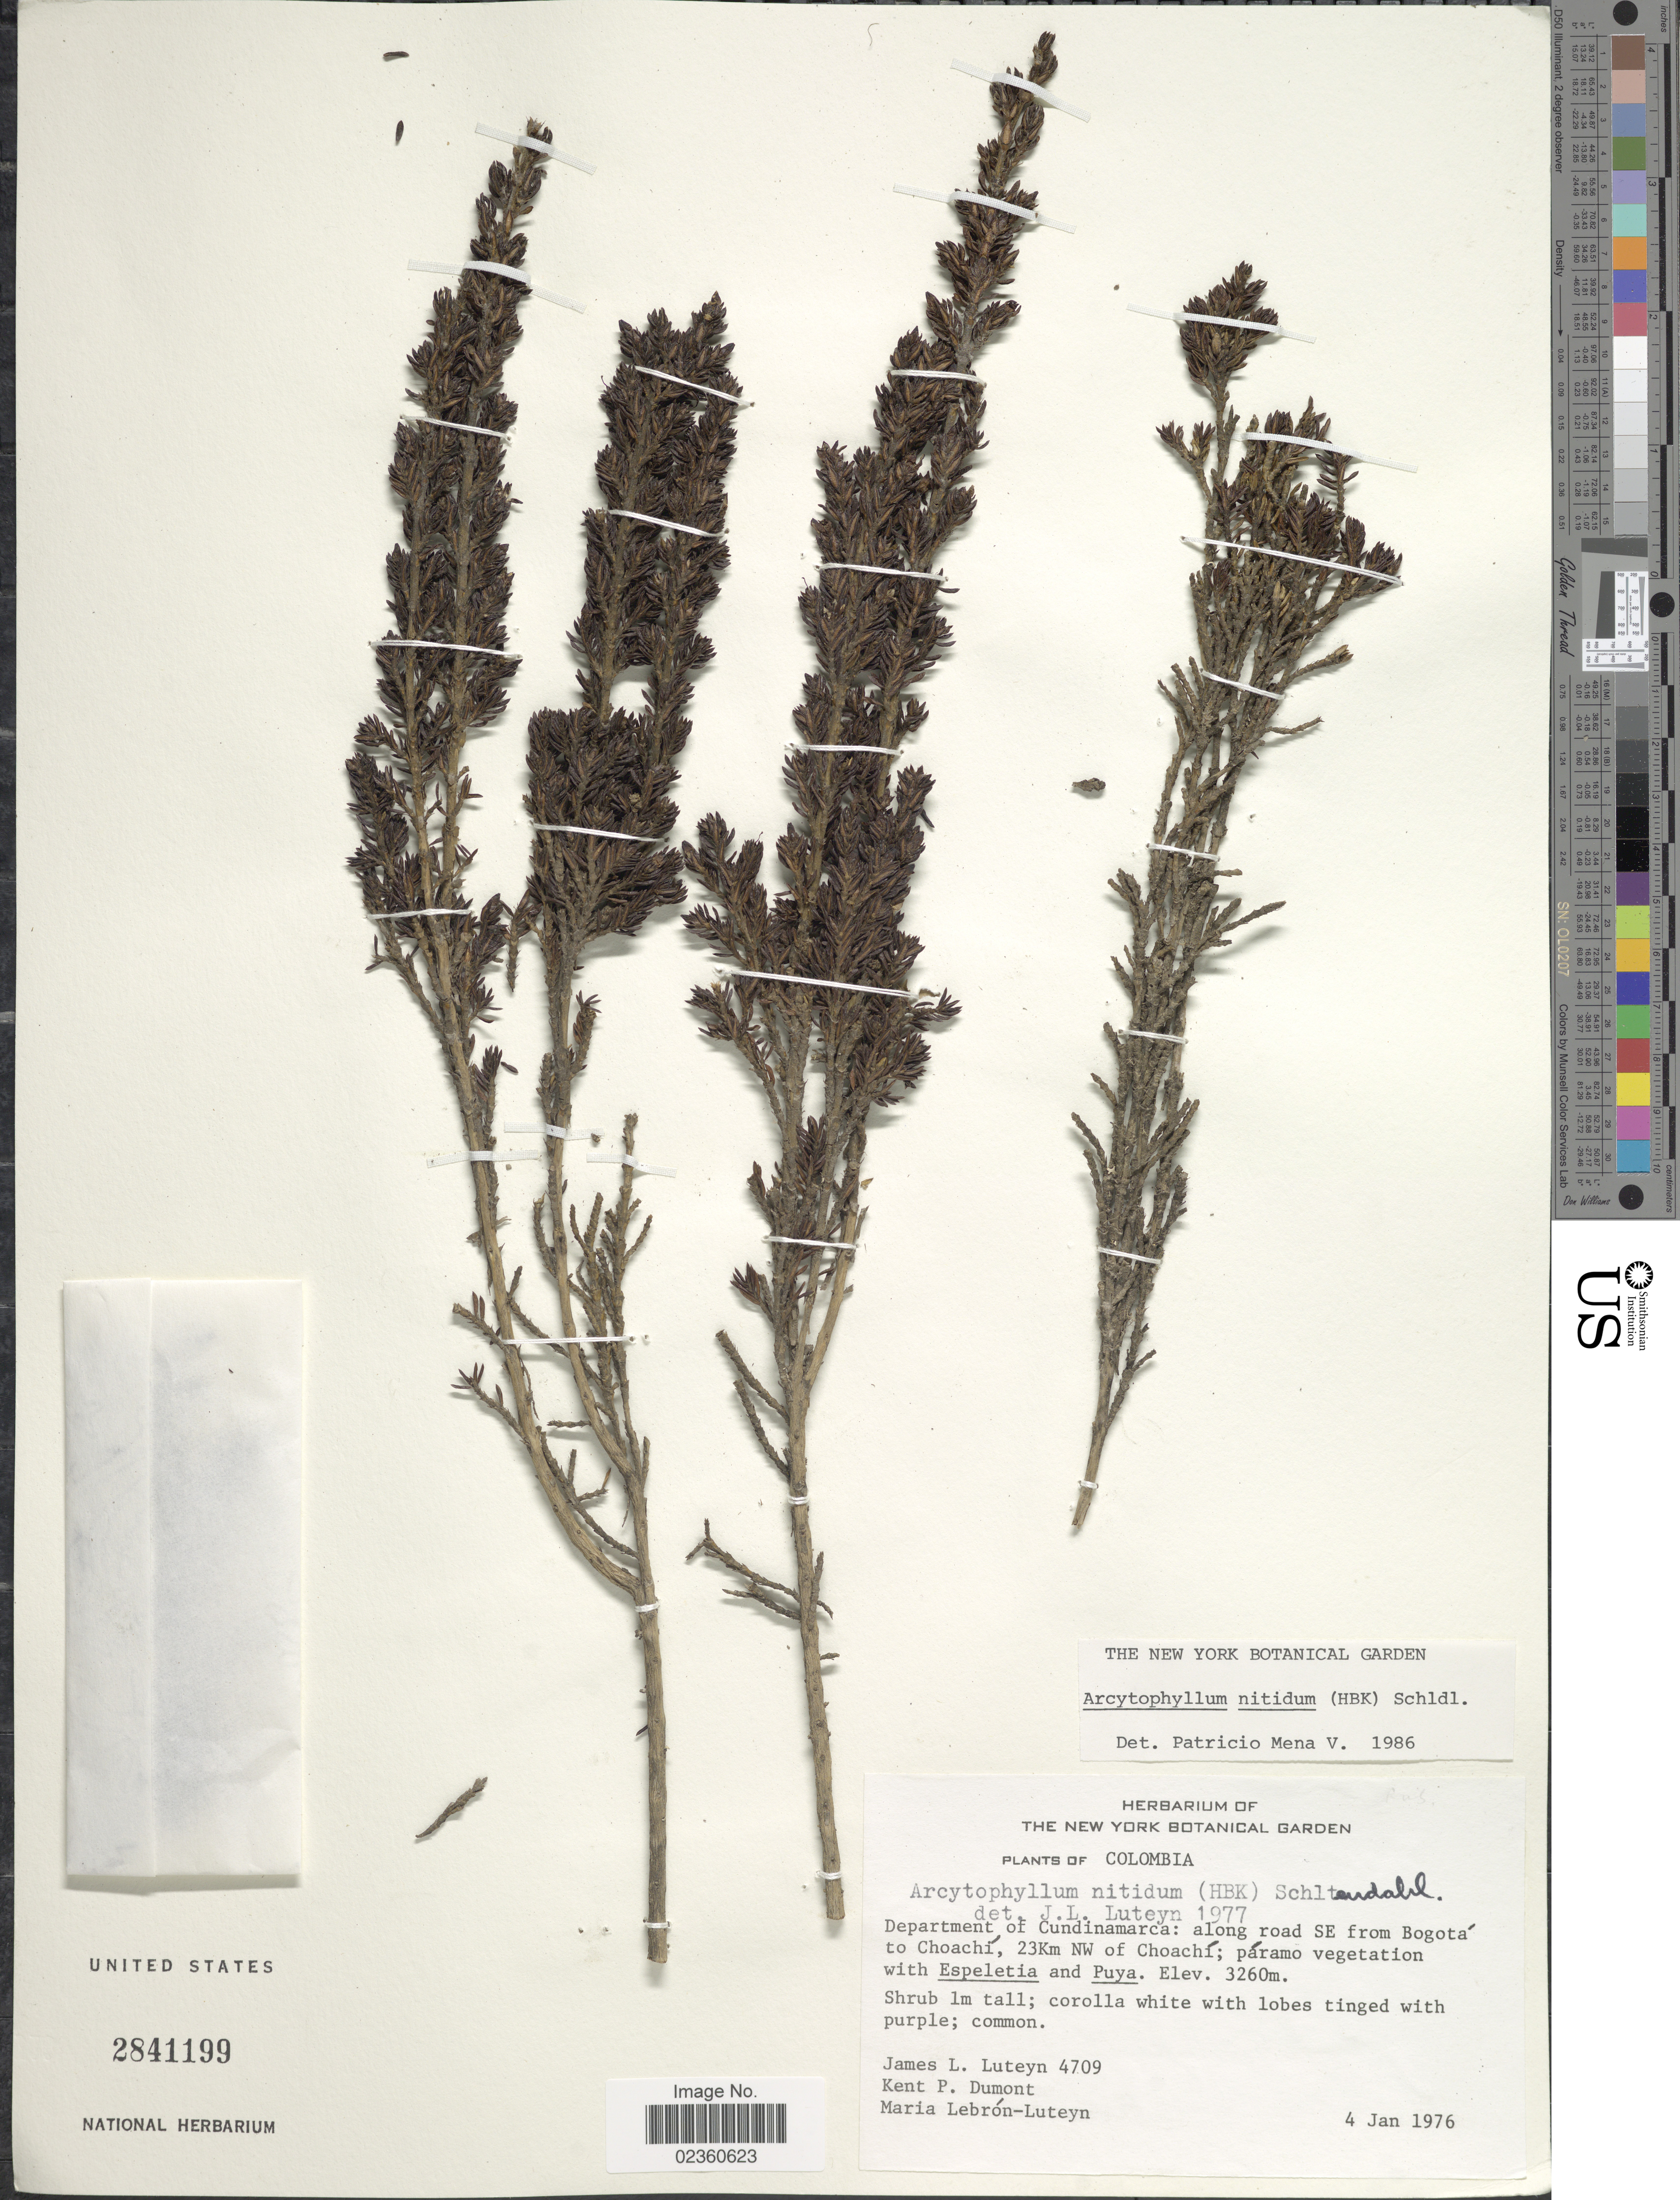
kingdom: Plantae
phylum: Tracheophyta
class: Magnoliopsida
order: Gentianales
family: Rubiaceae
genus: Arcytophyllum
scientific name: Arcytophyllum nitidum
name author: (Kunth) Schltdl.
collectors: J. L. Luteyn, K. P. Dumont & M. L. Lebrón-Luteyn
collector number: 4709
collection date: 1976-01-04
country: Colombia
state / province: Cundinamarca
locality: Department of Cundinamarca: along road SE from Bogotá to Choachí, 23Km NW of Choachí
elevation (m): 3260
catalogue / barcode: US 2841199